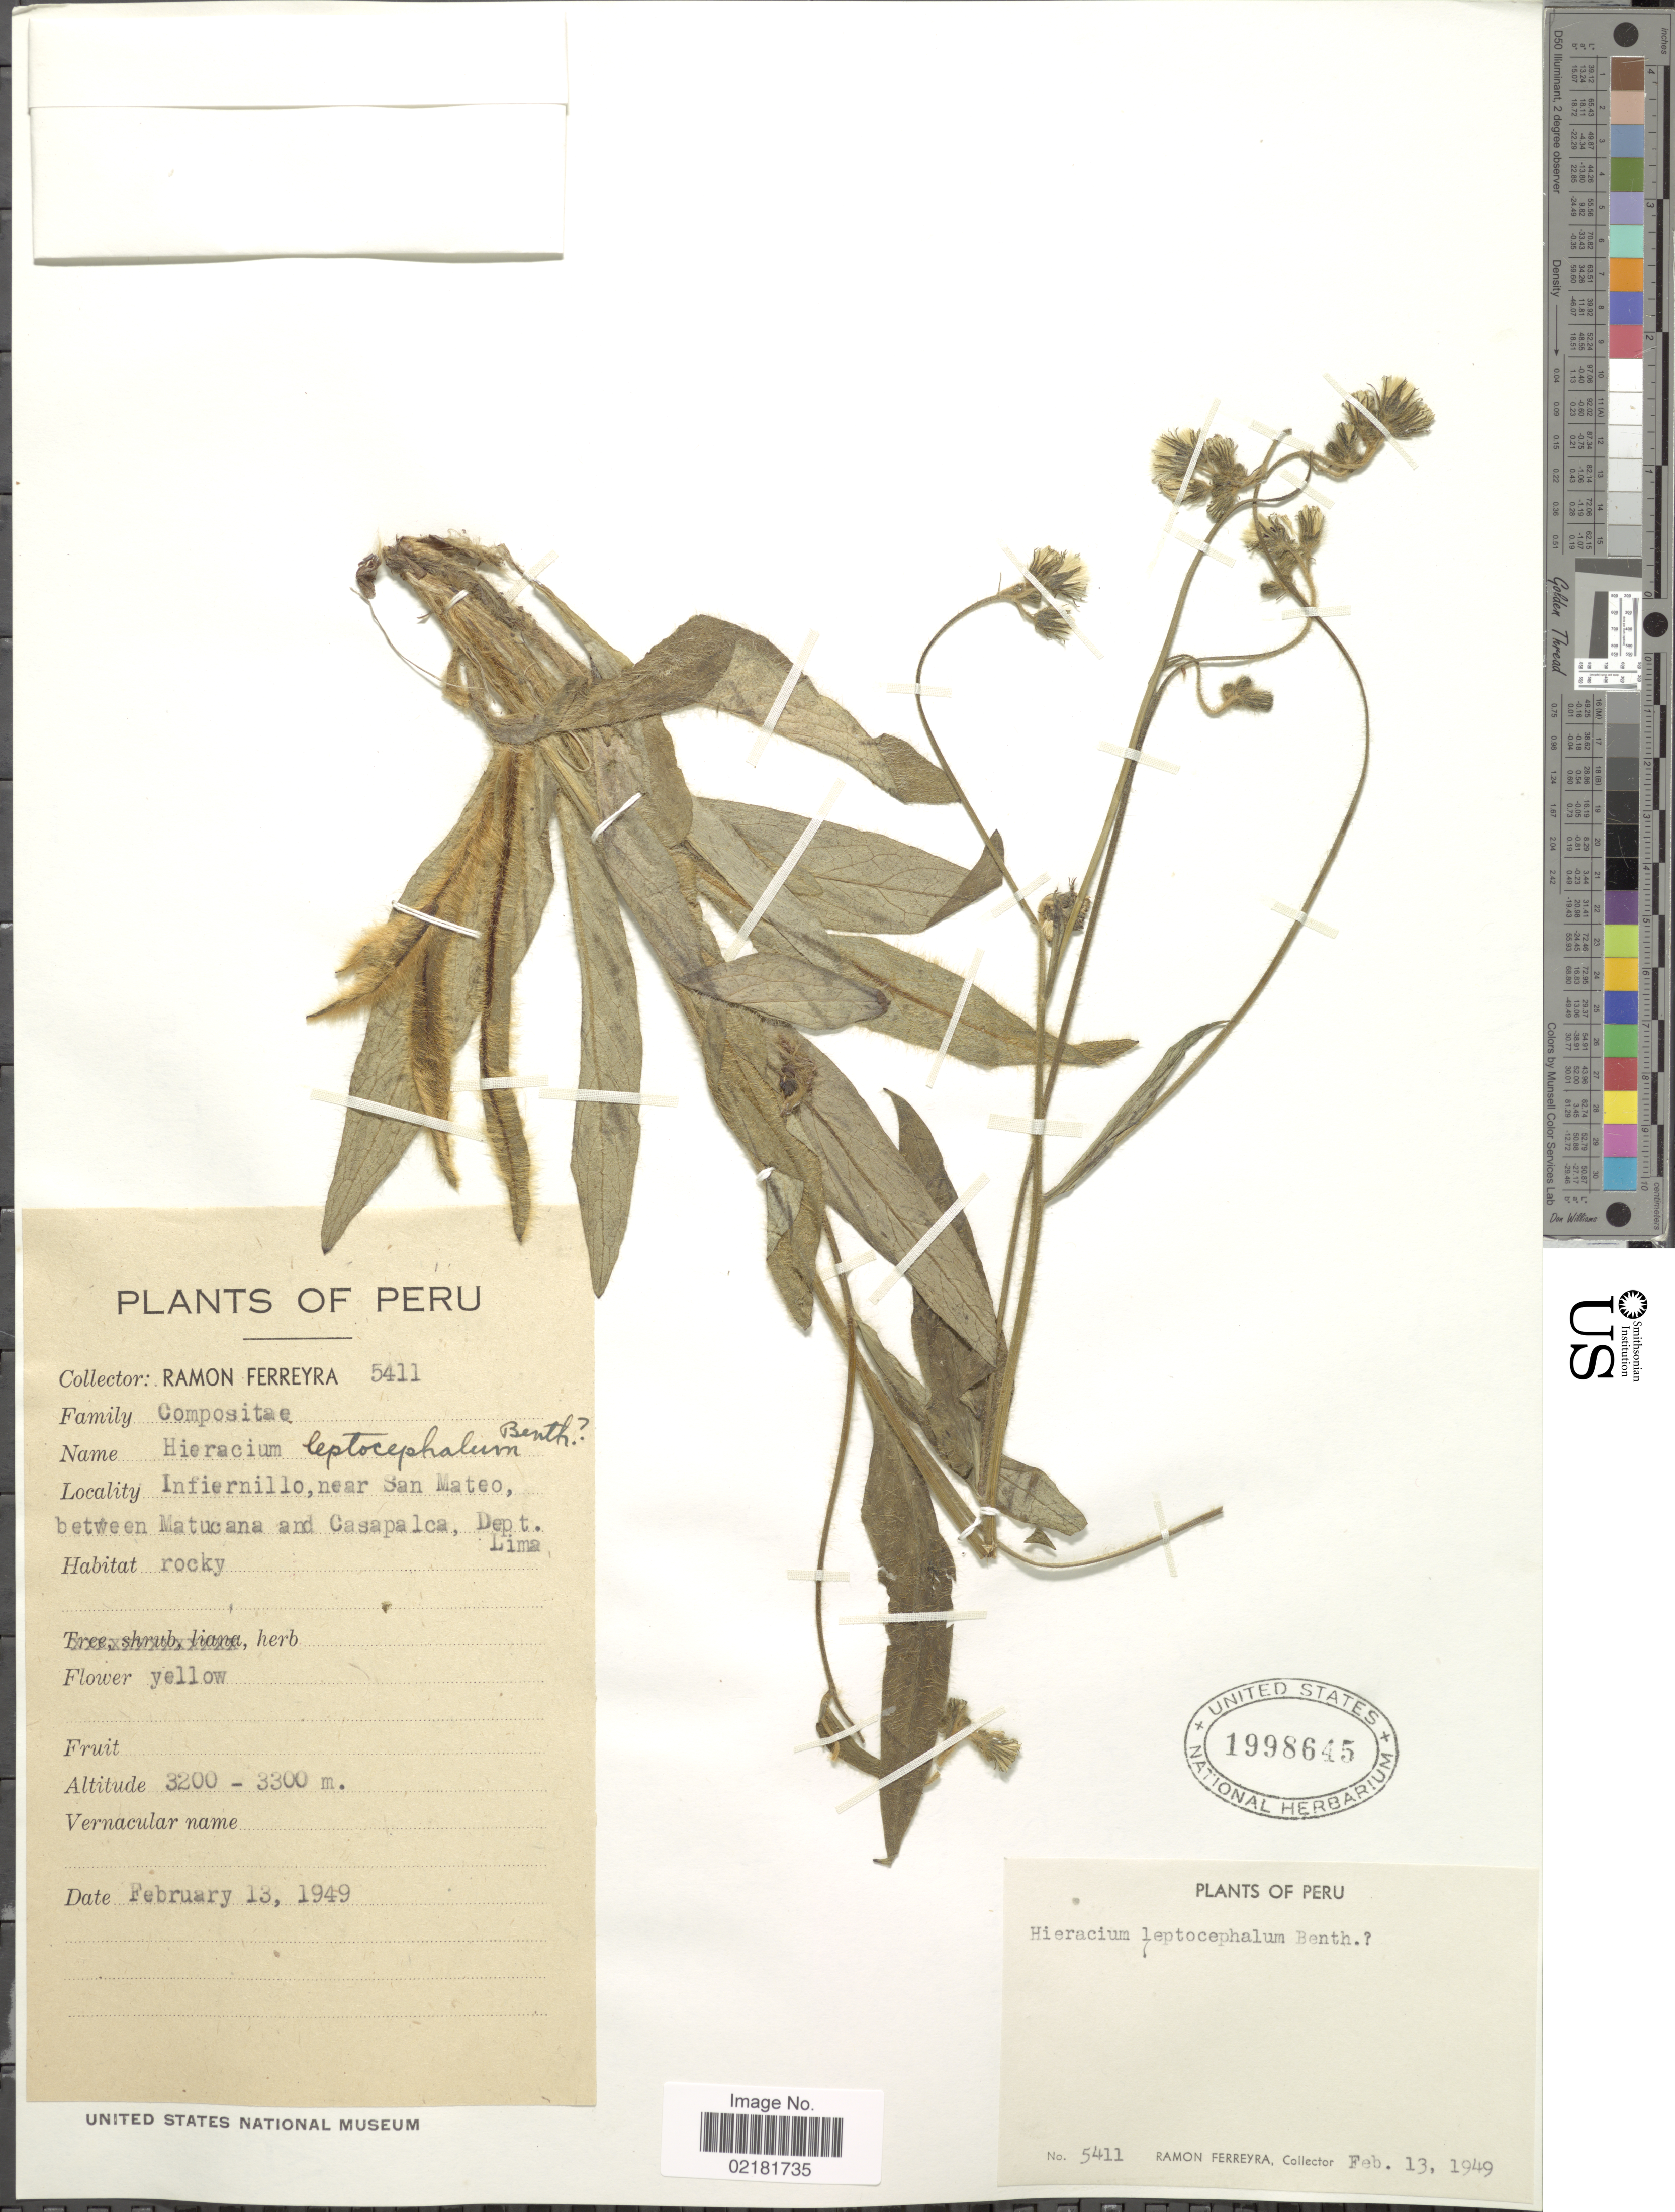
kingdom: Plantae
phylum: Tracheophyta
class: Magnoliopsida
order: Asterales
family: Asteraceae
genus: Hieracium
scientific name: Hieracium leptocephalum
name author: Benth.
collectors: R. A. Ferreyra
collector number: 5411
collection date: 1949-02-13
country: Peru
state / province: Lima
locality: Infiernillo, near San Mateo, between Matucana and Casapalca.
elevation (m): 3200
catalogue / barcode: US 1998645